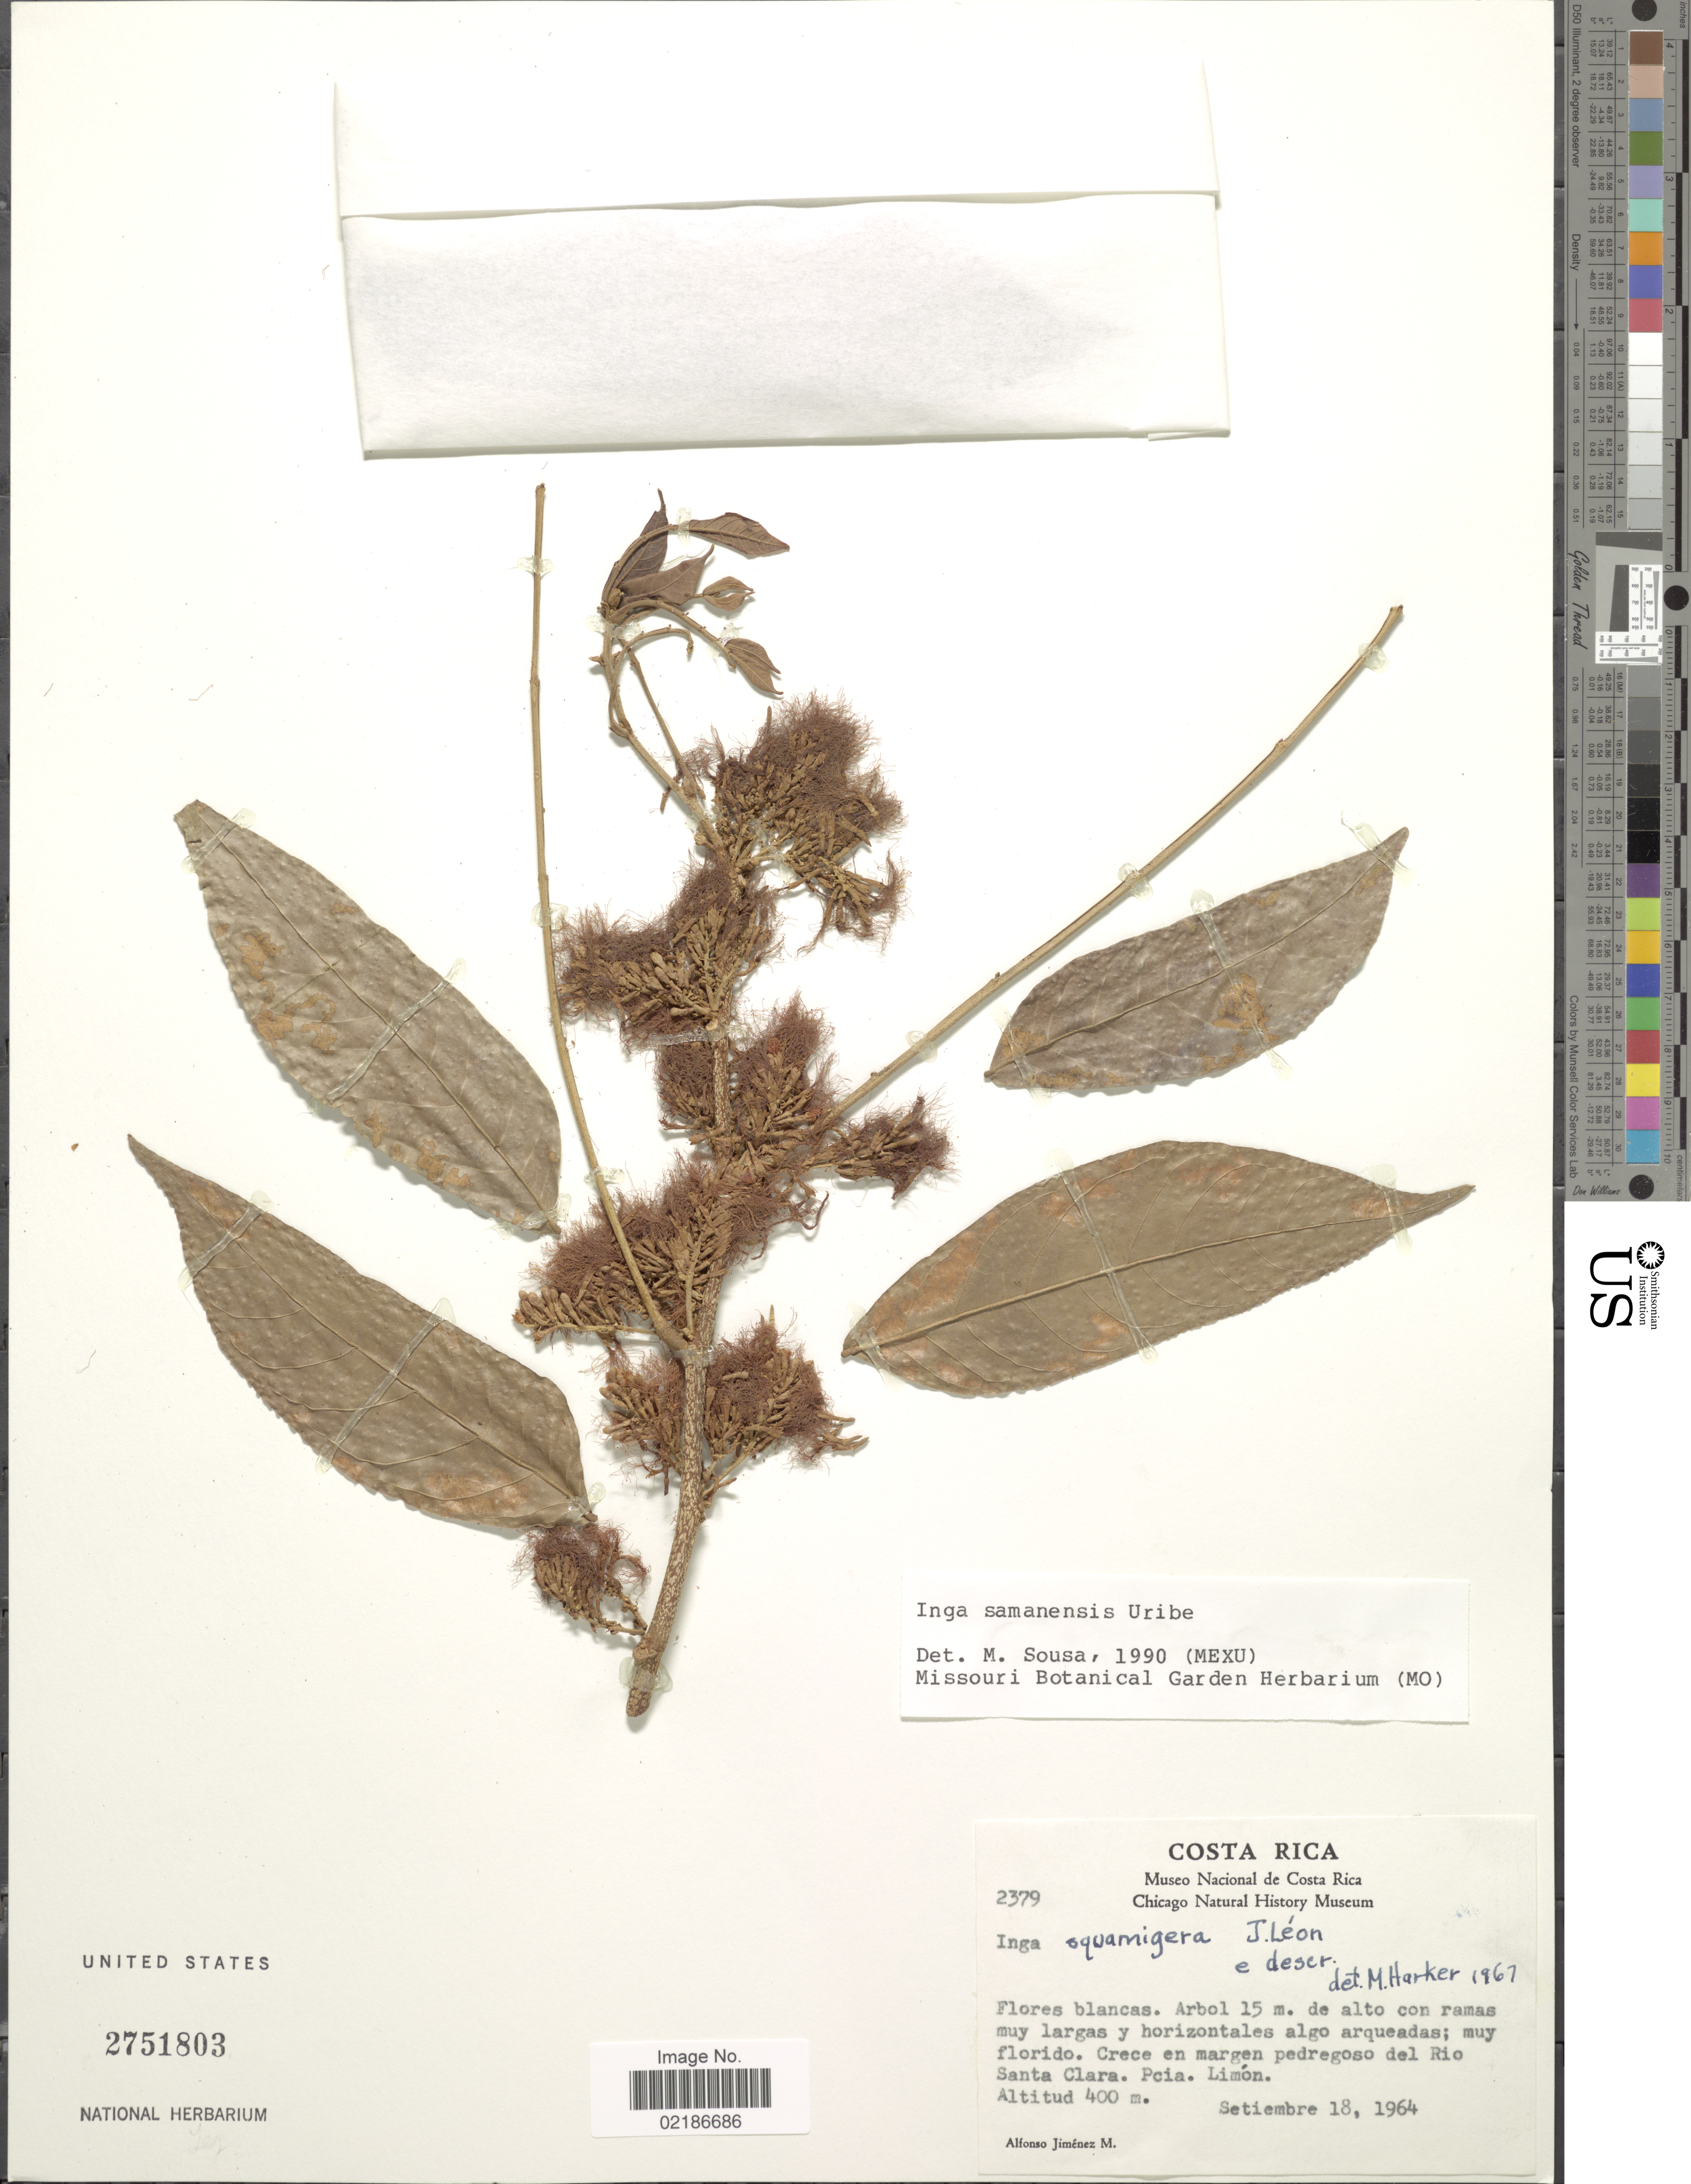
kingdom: Plantae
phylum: Tracheophyta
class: Magnoliopsida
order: Fabales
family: Fabaceae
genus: Inga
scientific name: Inga samanensis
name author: L. Uribe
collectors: A. Jimenez M.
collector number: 2379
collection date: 1964-09-18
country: Costa Rica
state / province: Limón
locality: Crece en margen pedregoso del Rio Santa Clara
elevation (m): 400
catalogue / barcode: US 2751803